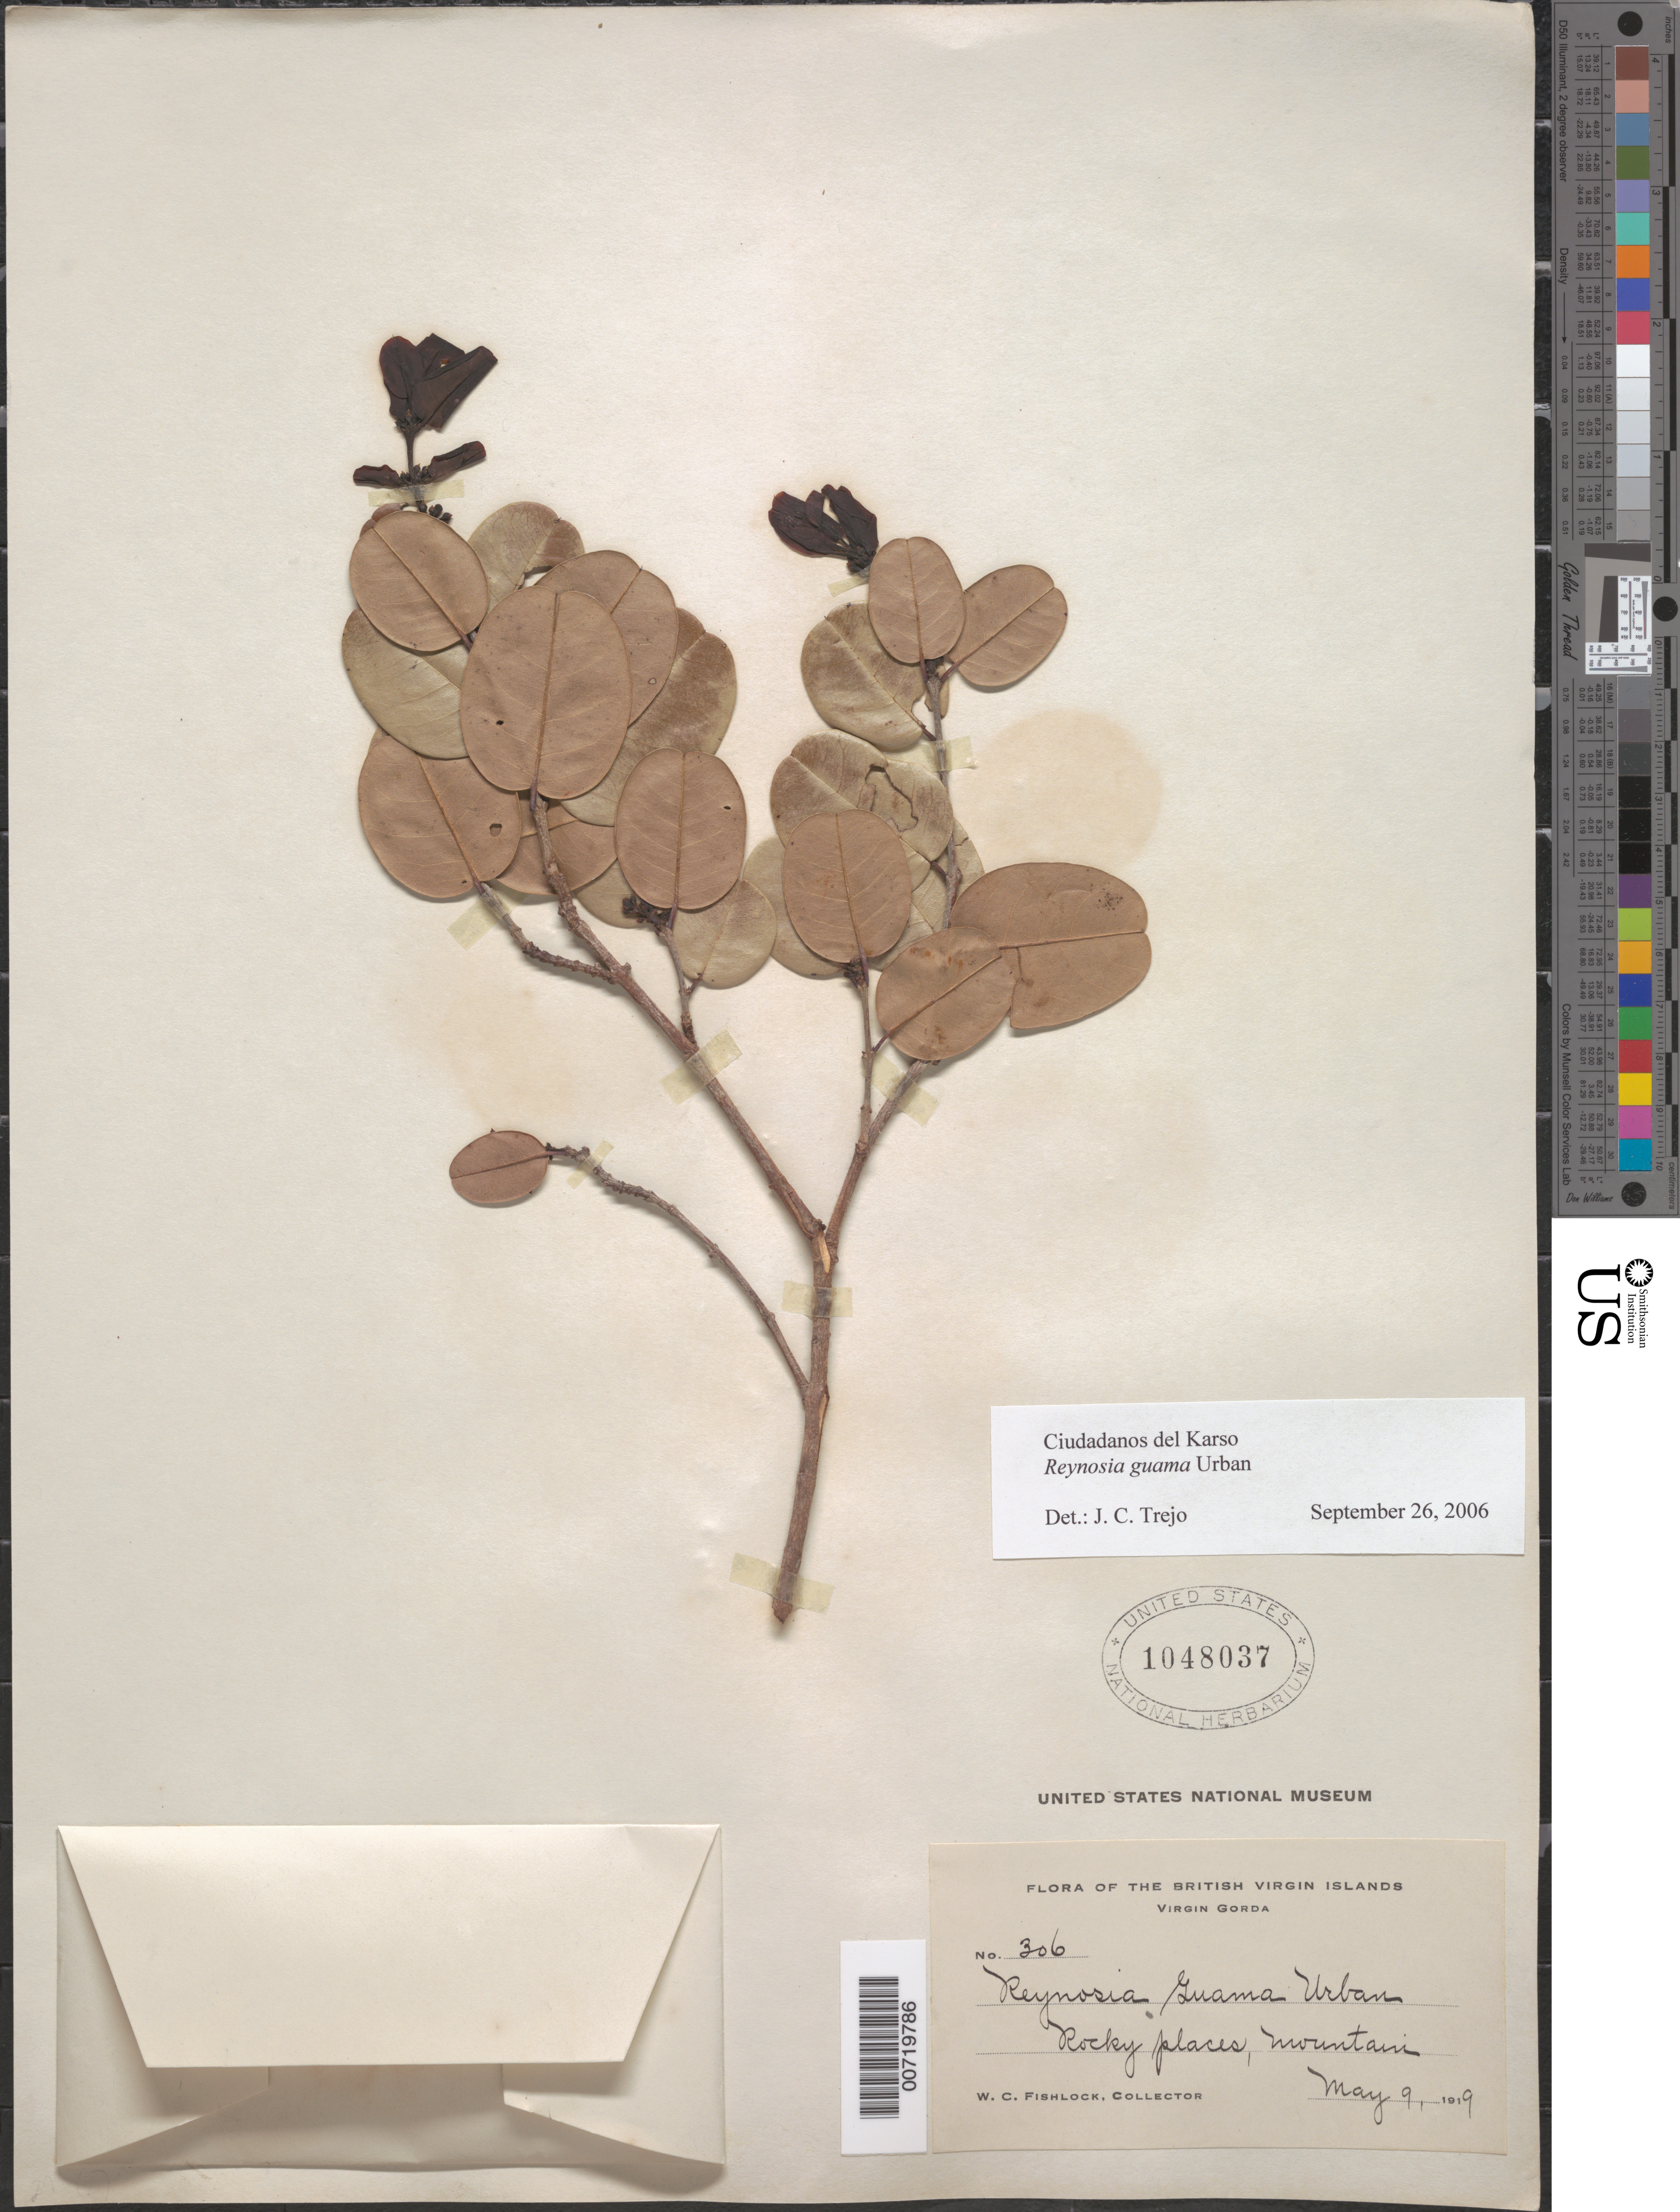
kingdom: Plantae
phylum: Tracheophyta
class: Magnoliopsida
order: Rosales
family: Rhamnaceae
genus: Reynosia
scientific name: Reynosia guama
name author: Urb.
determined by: Trejo-Torres, J. C.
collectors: W. Fishlock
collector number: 306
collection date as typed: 09 May 1919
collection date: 1919-05-09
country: British Virgin Islands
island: Virgin Gorda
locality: Mountain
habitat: Rocky places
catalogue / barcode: US 1048037